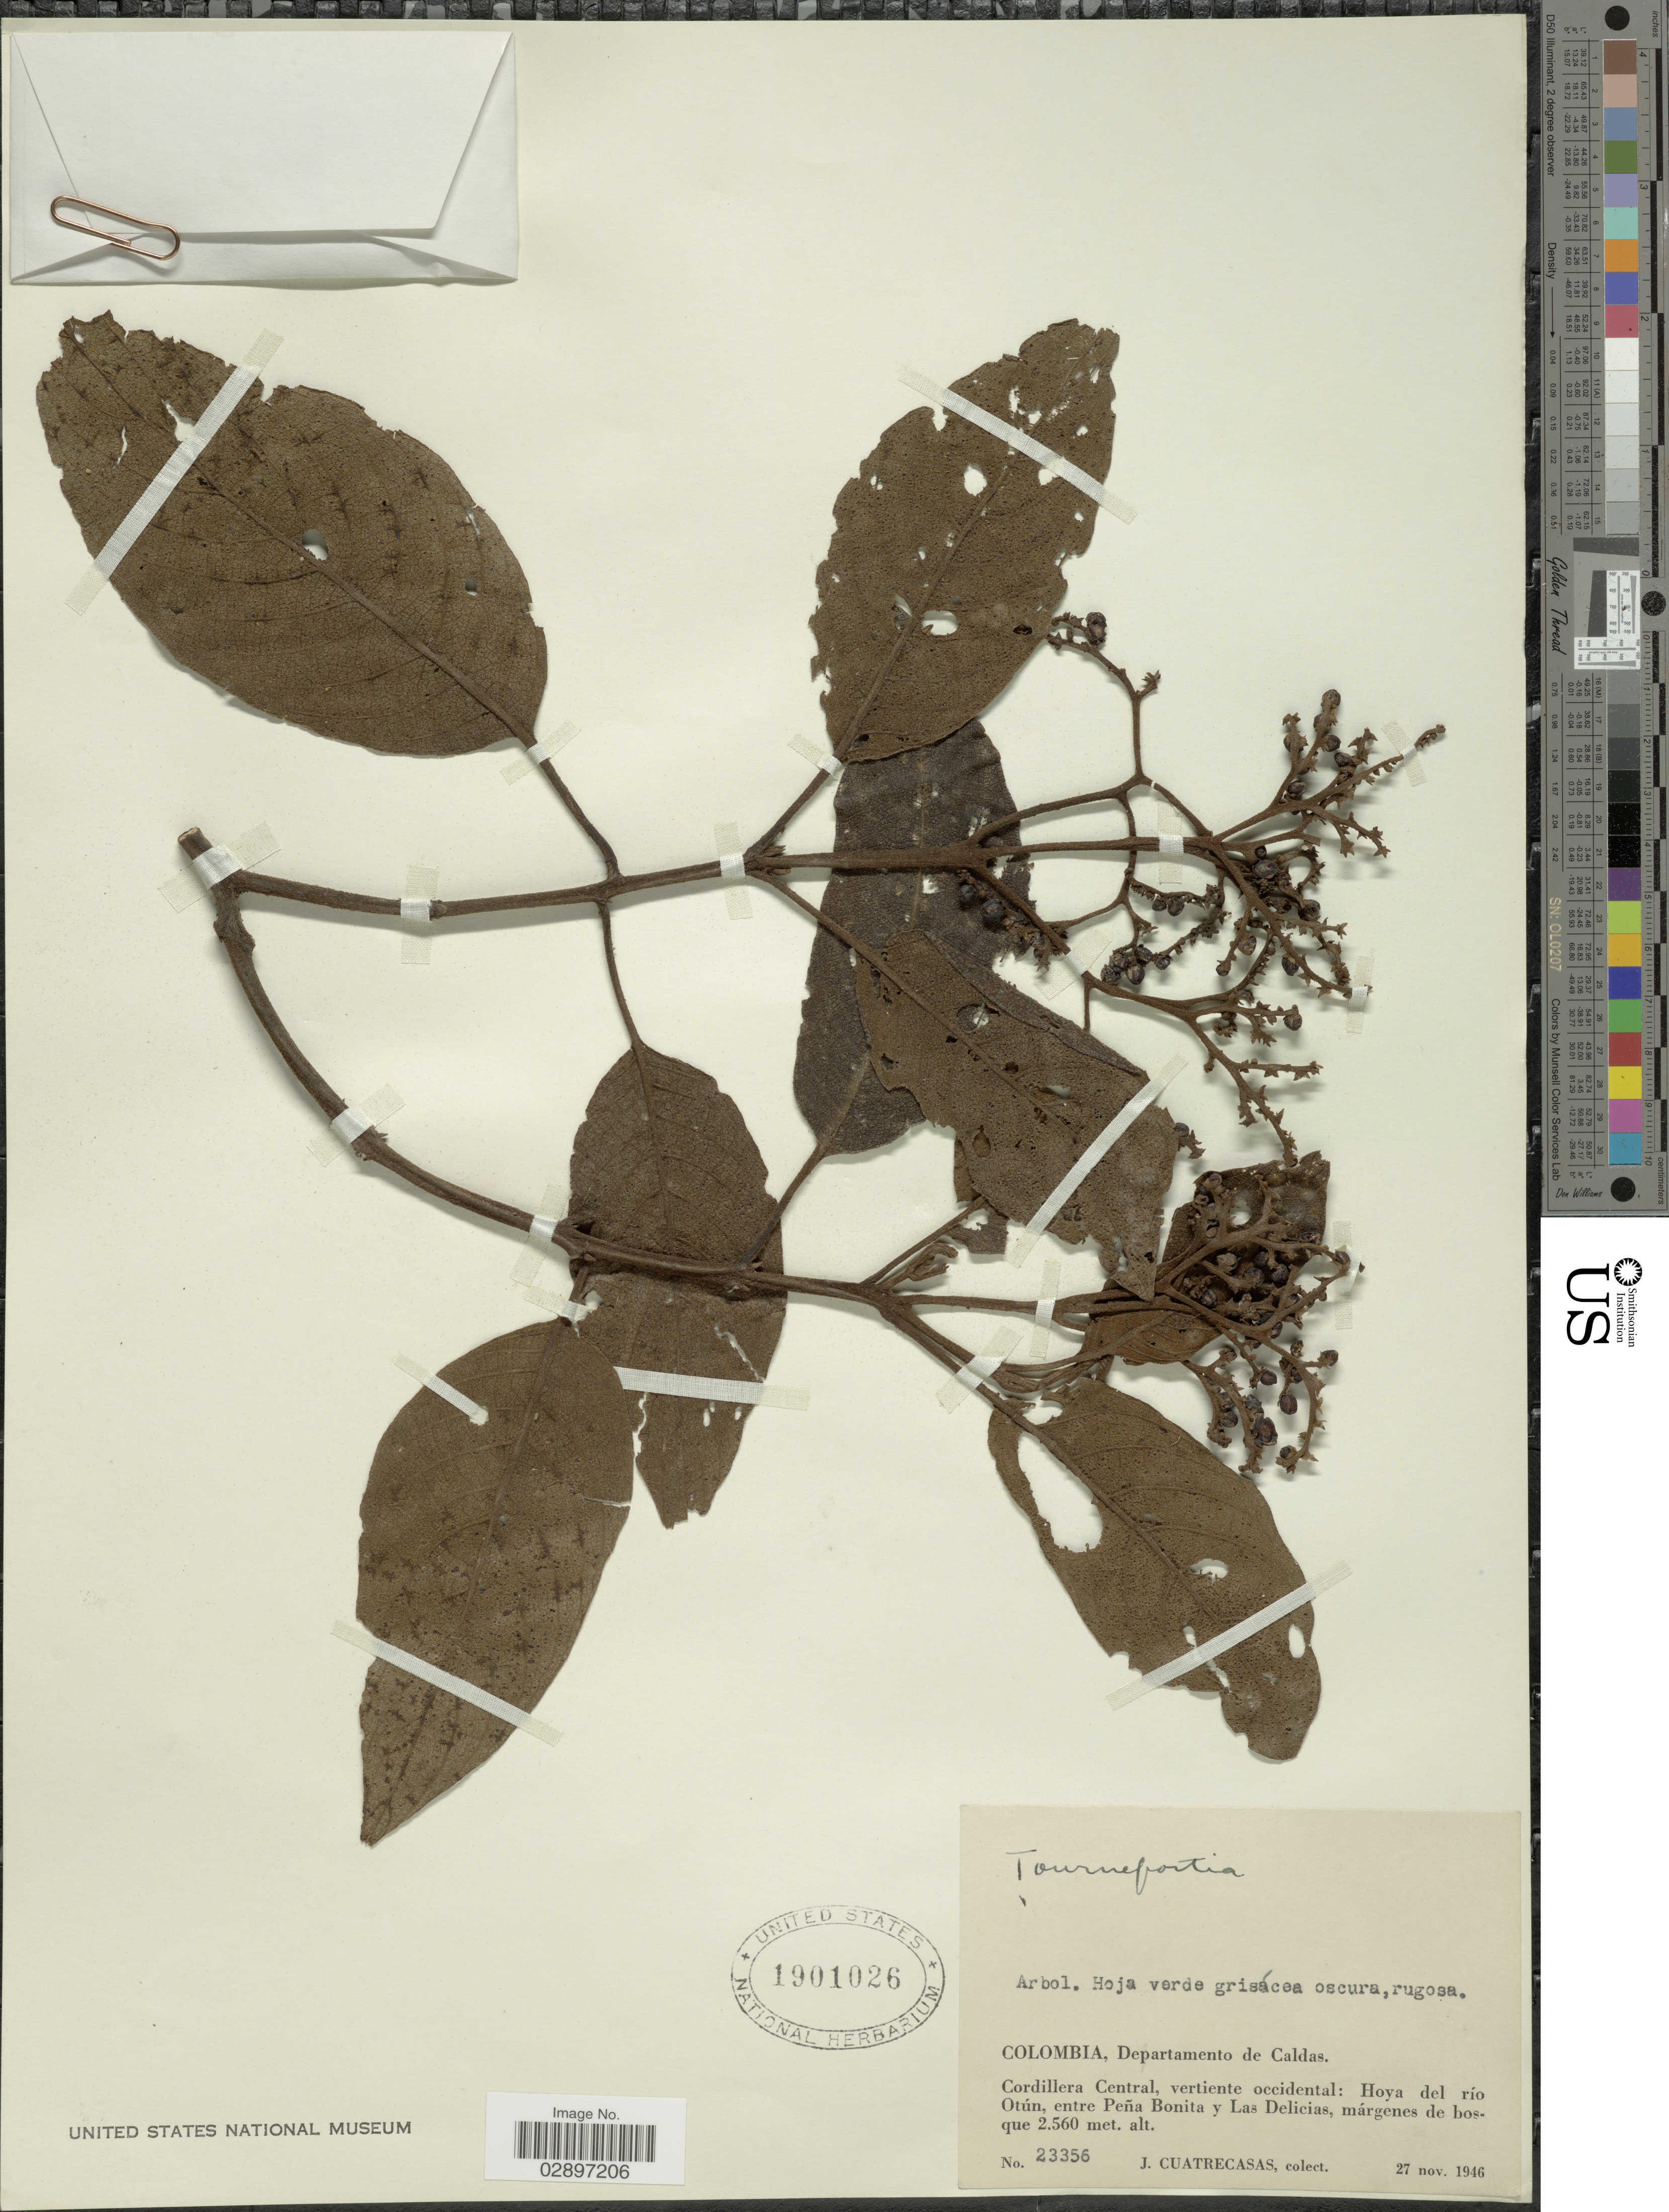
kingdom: Plantae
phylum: Tracheophyta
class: Magnoliopsida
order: Boraginales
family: Heliotropiaceae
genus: Tournefortia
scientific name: Tournefortia fuliginosa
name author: Kunth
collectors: J. Cuatrecasas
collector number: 23356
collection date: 1946-11-27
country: Colombia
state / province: Caldas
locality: Departamento de Caldas. Cordillera Central, vertiente occidental: Hoya del río Otún, entre Peña Bonita y Las Delicias, márgenes de bosque.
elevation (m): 2560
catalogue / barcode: US 1901026